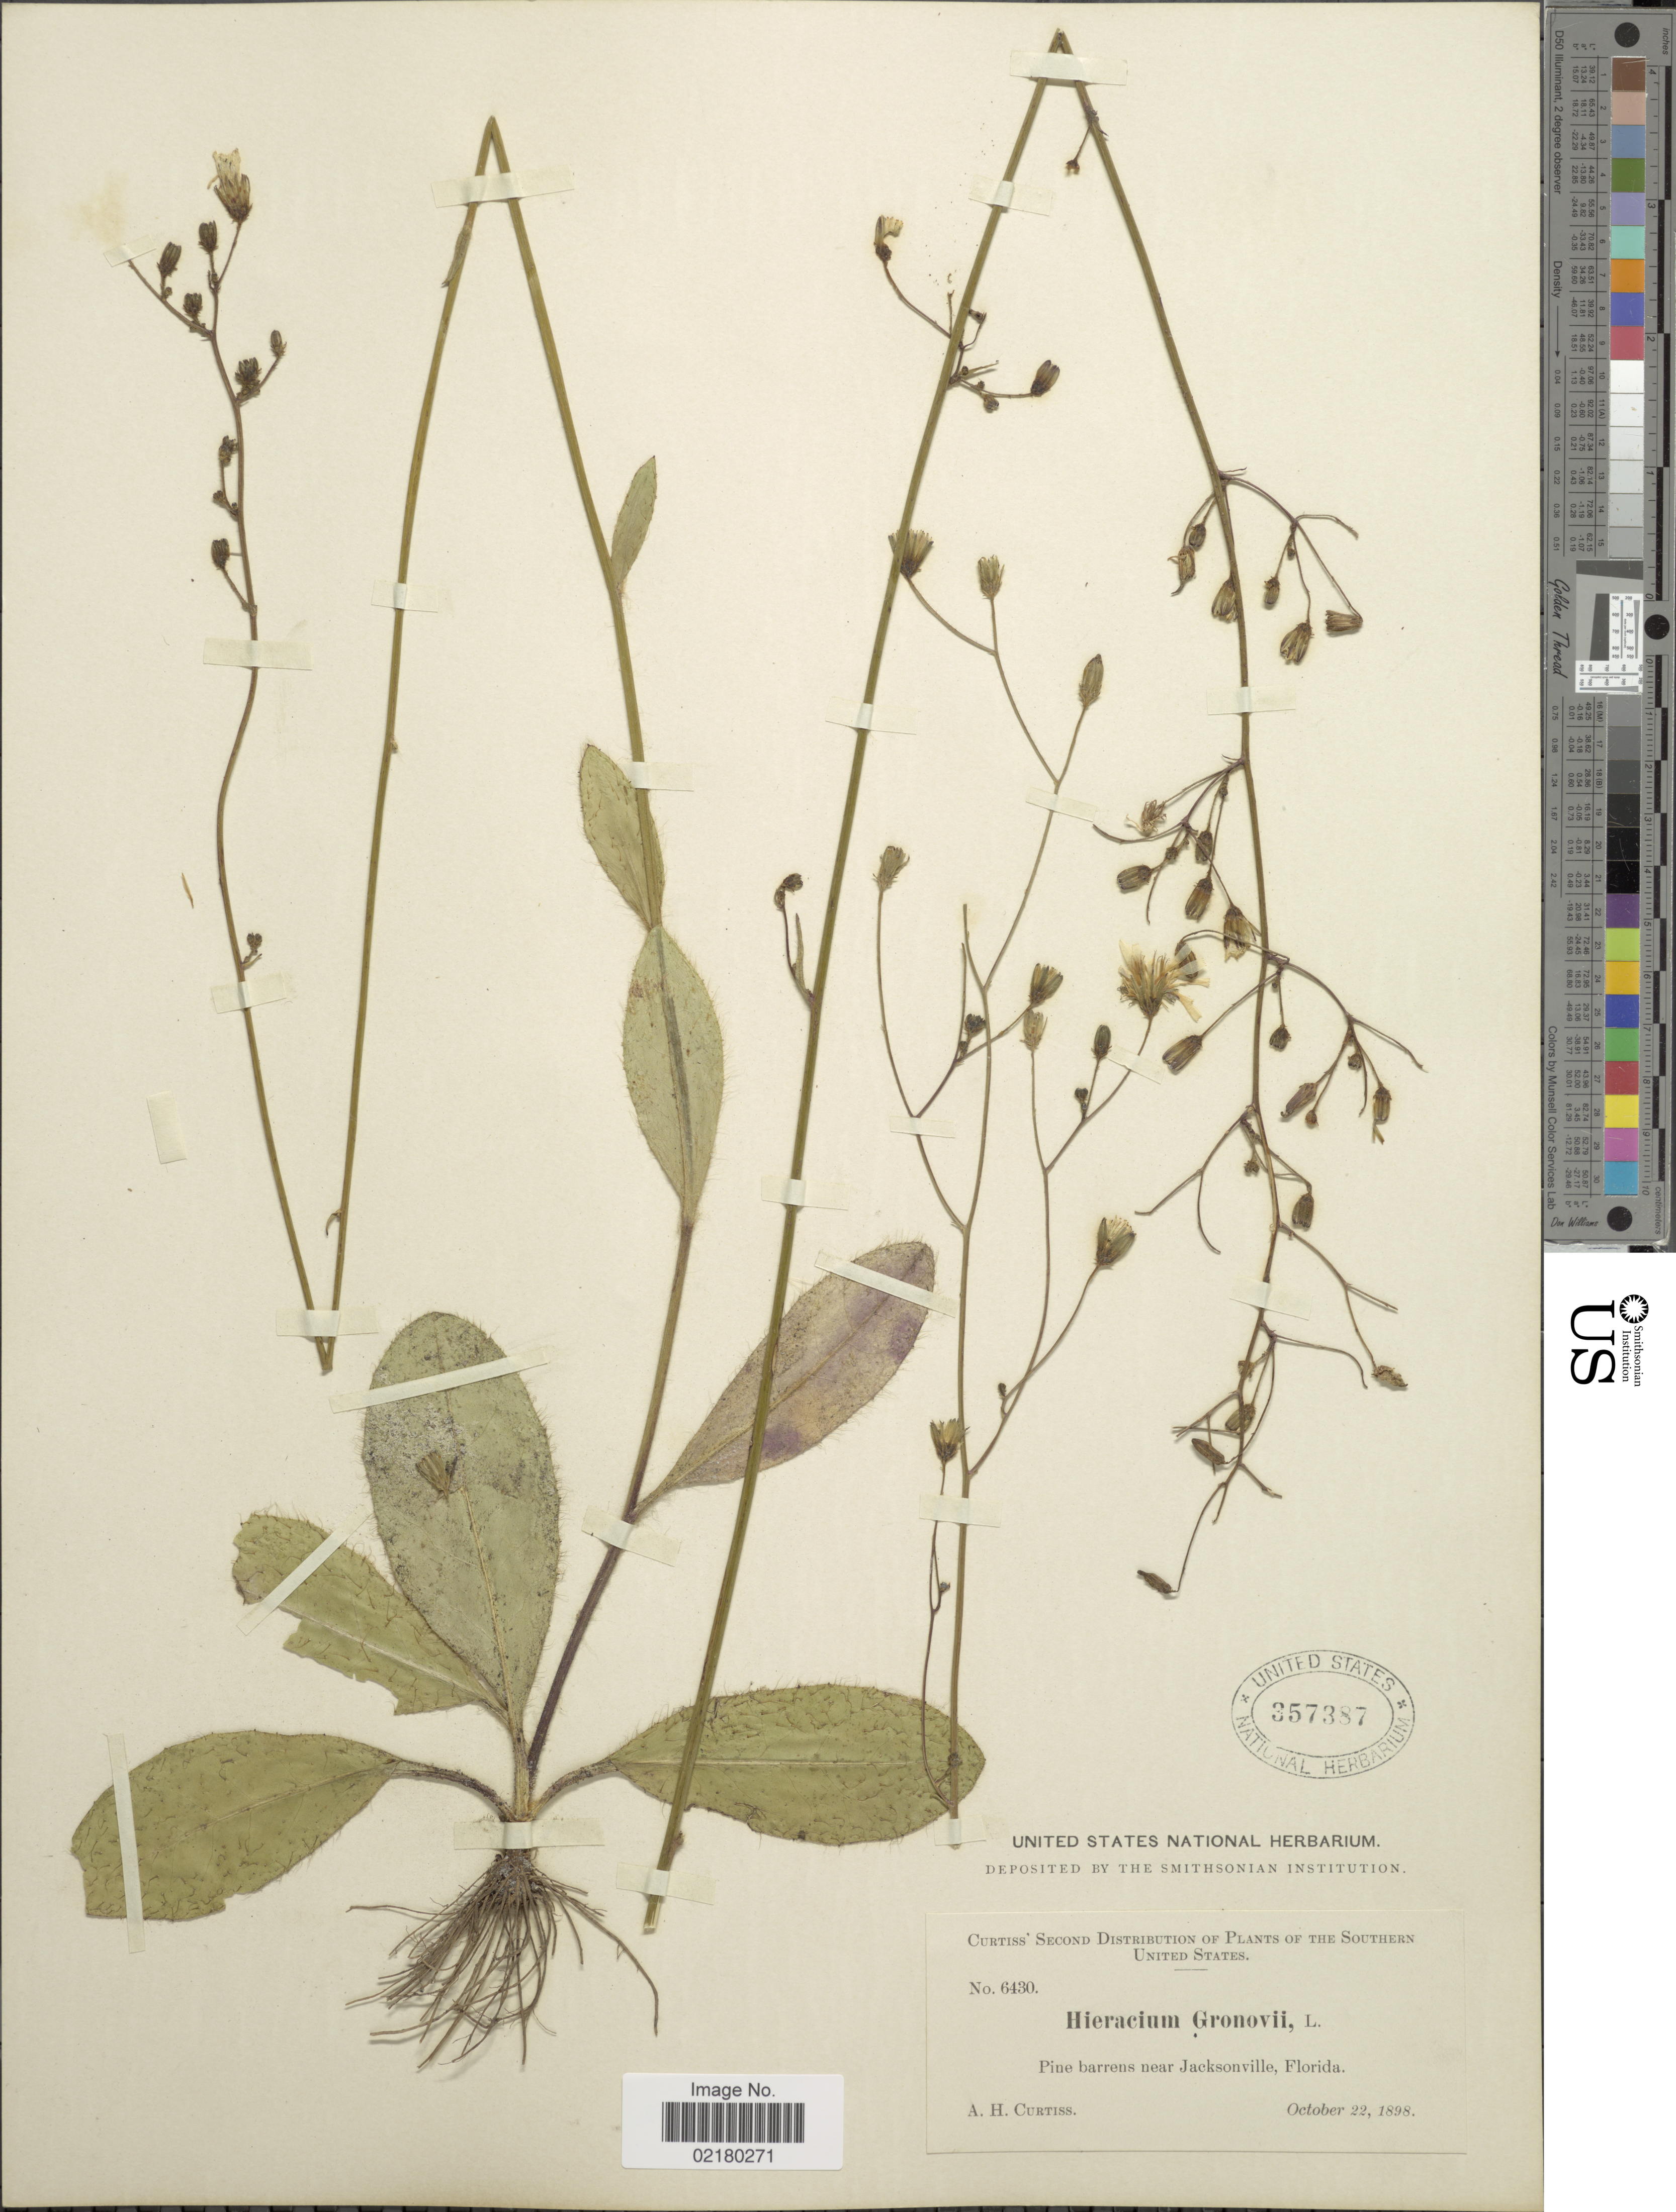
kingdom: Plantae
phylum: Tracheophyta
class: Magnoliopsida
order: Asterales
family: Asteraceae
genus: Hieracium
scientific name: Hieracium gronovii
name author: L.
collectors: A. H. Curtiss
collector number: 6430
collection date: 1898-10-22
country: United States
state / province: Florida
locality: Southern United States, pine barrens near Jacksonville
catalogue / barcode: US 357387